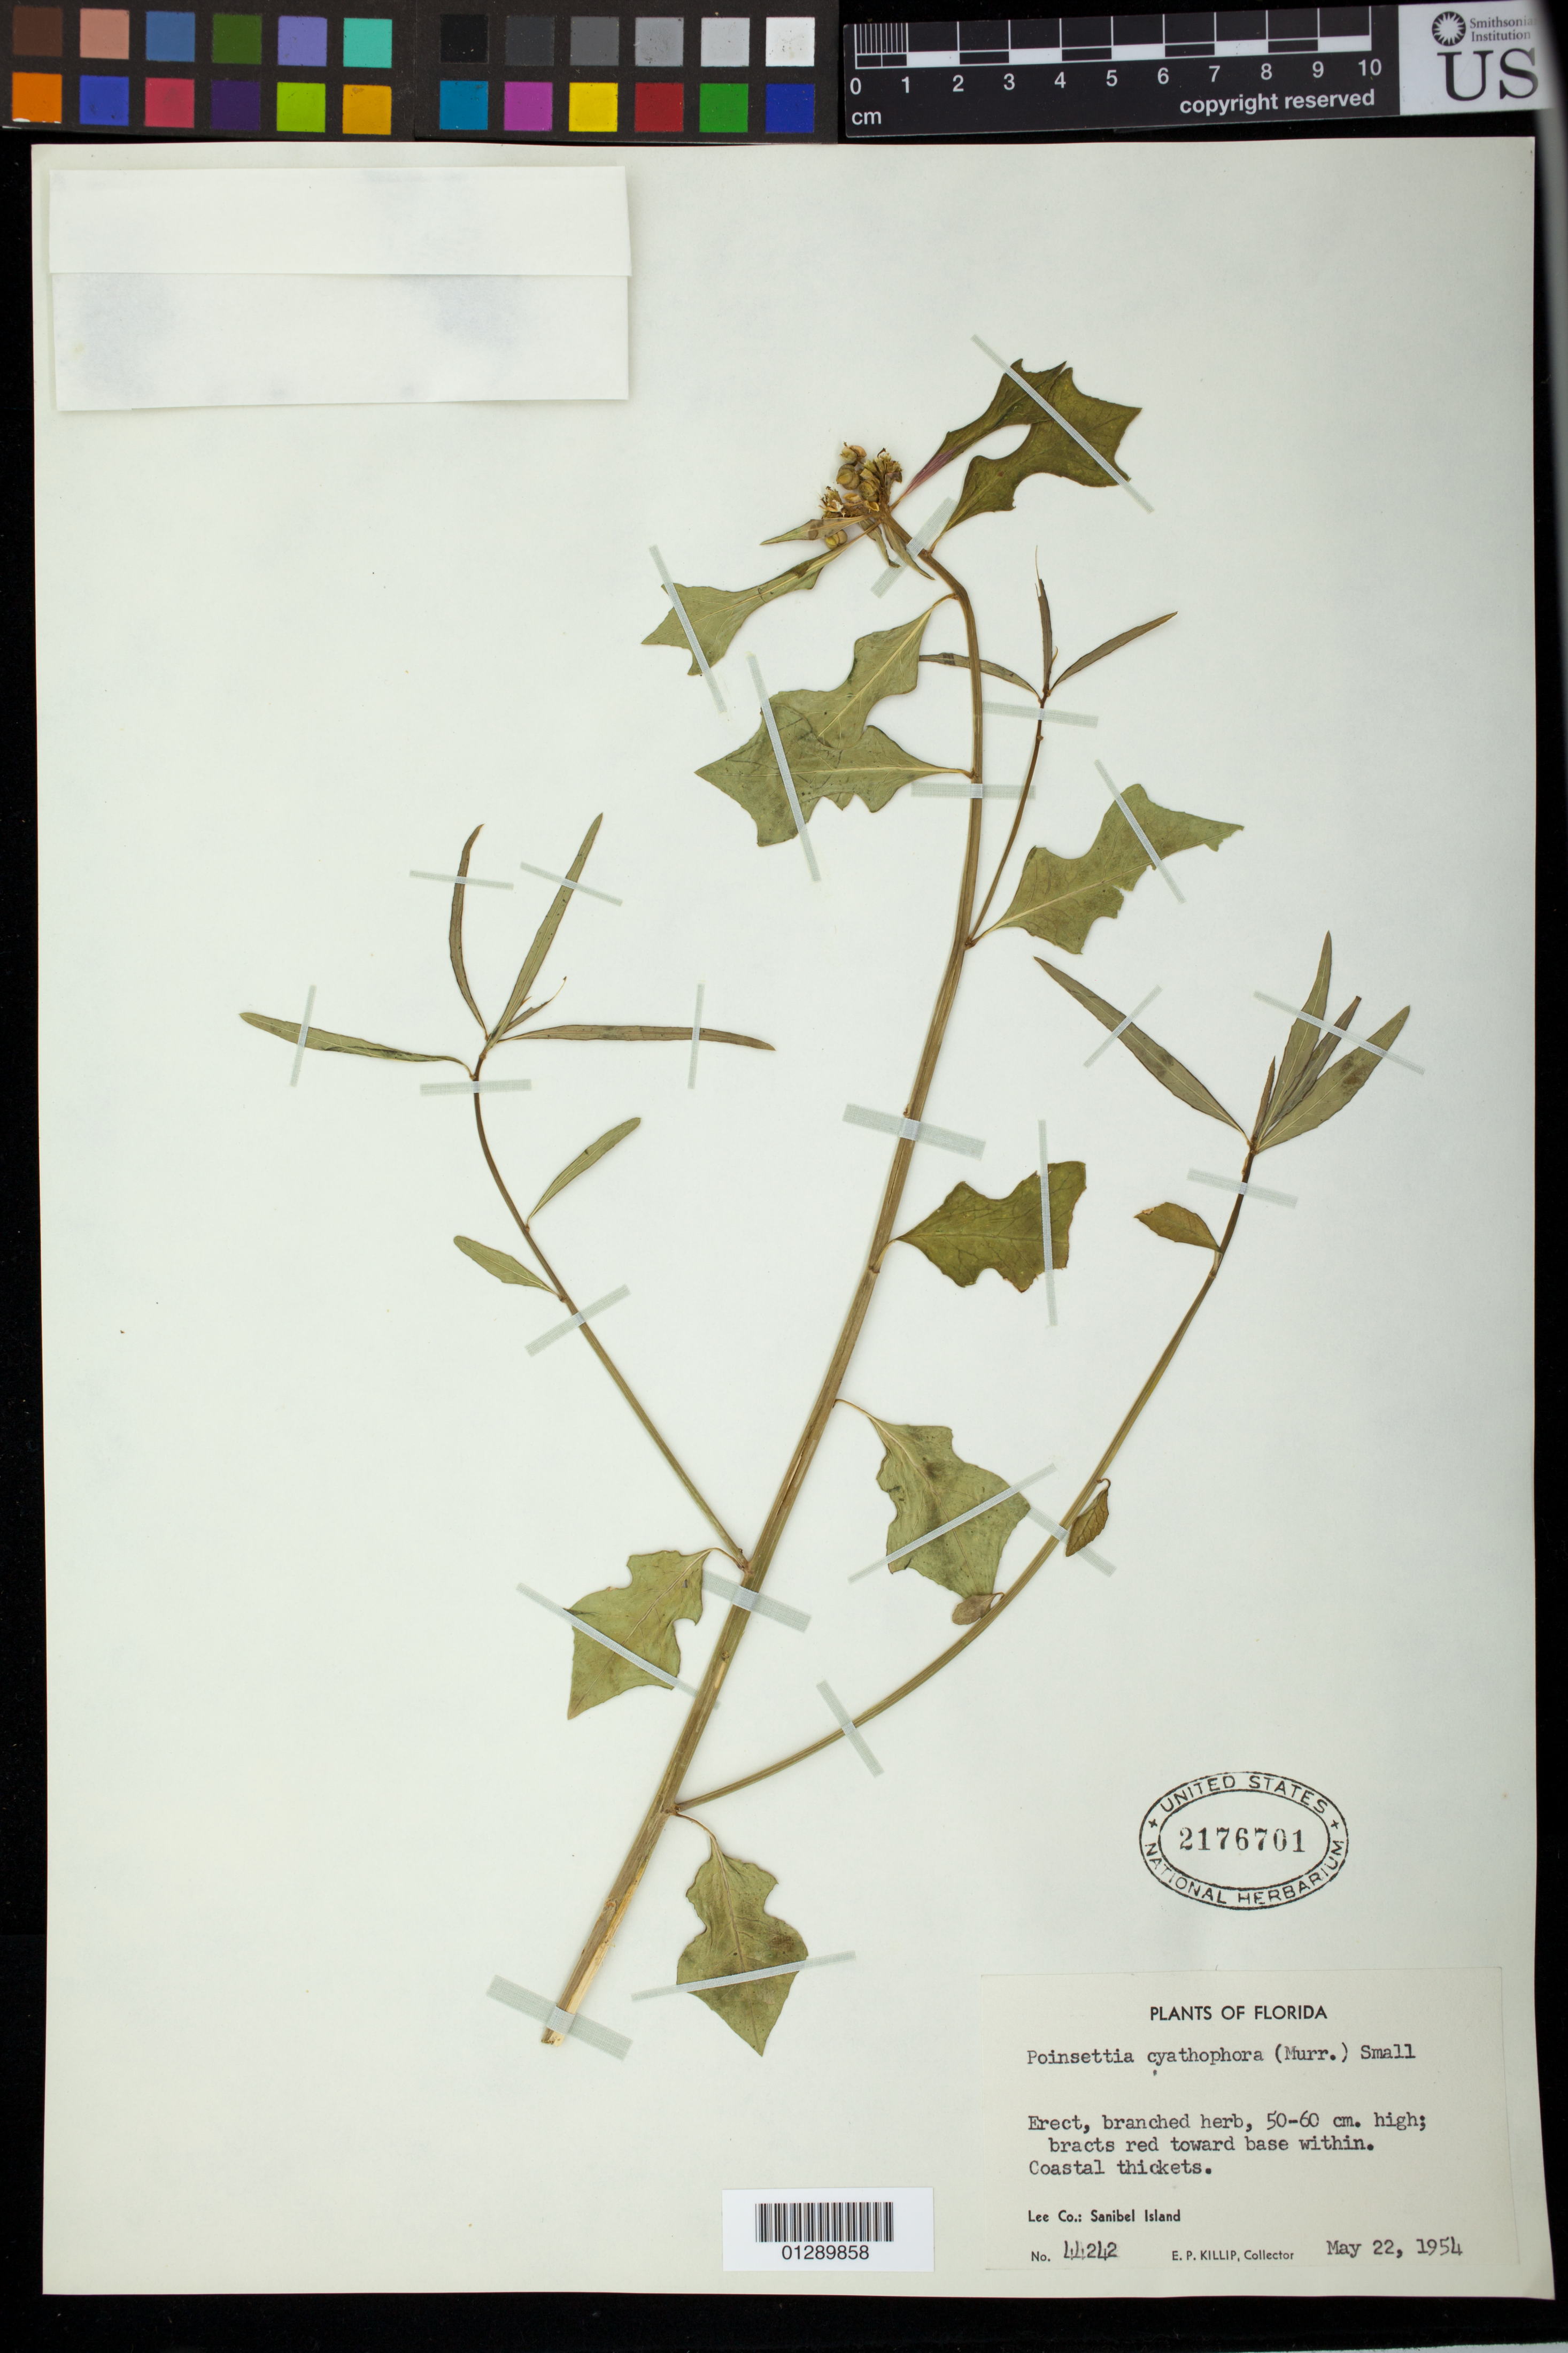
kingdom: Plantae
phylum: Tracheophyta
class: Magnoliopsida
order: Malpighiales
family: Euphorbiaceae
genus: Euphorbia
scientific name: Euphorbia heterophylla var. cyathophora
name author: (Murr.) Griseb.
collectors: E. P. Killip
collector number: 44242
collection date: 1954-05-22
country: United States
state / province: Florida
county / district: Lee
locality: Sanibel Island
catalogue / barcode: US 2176701